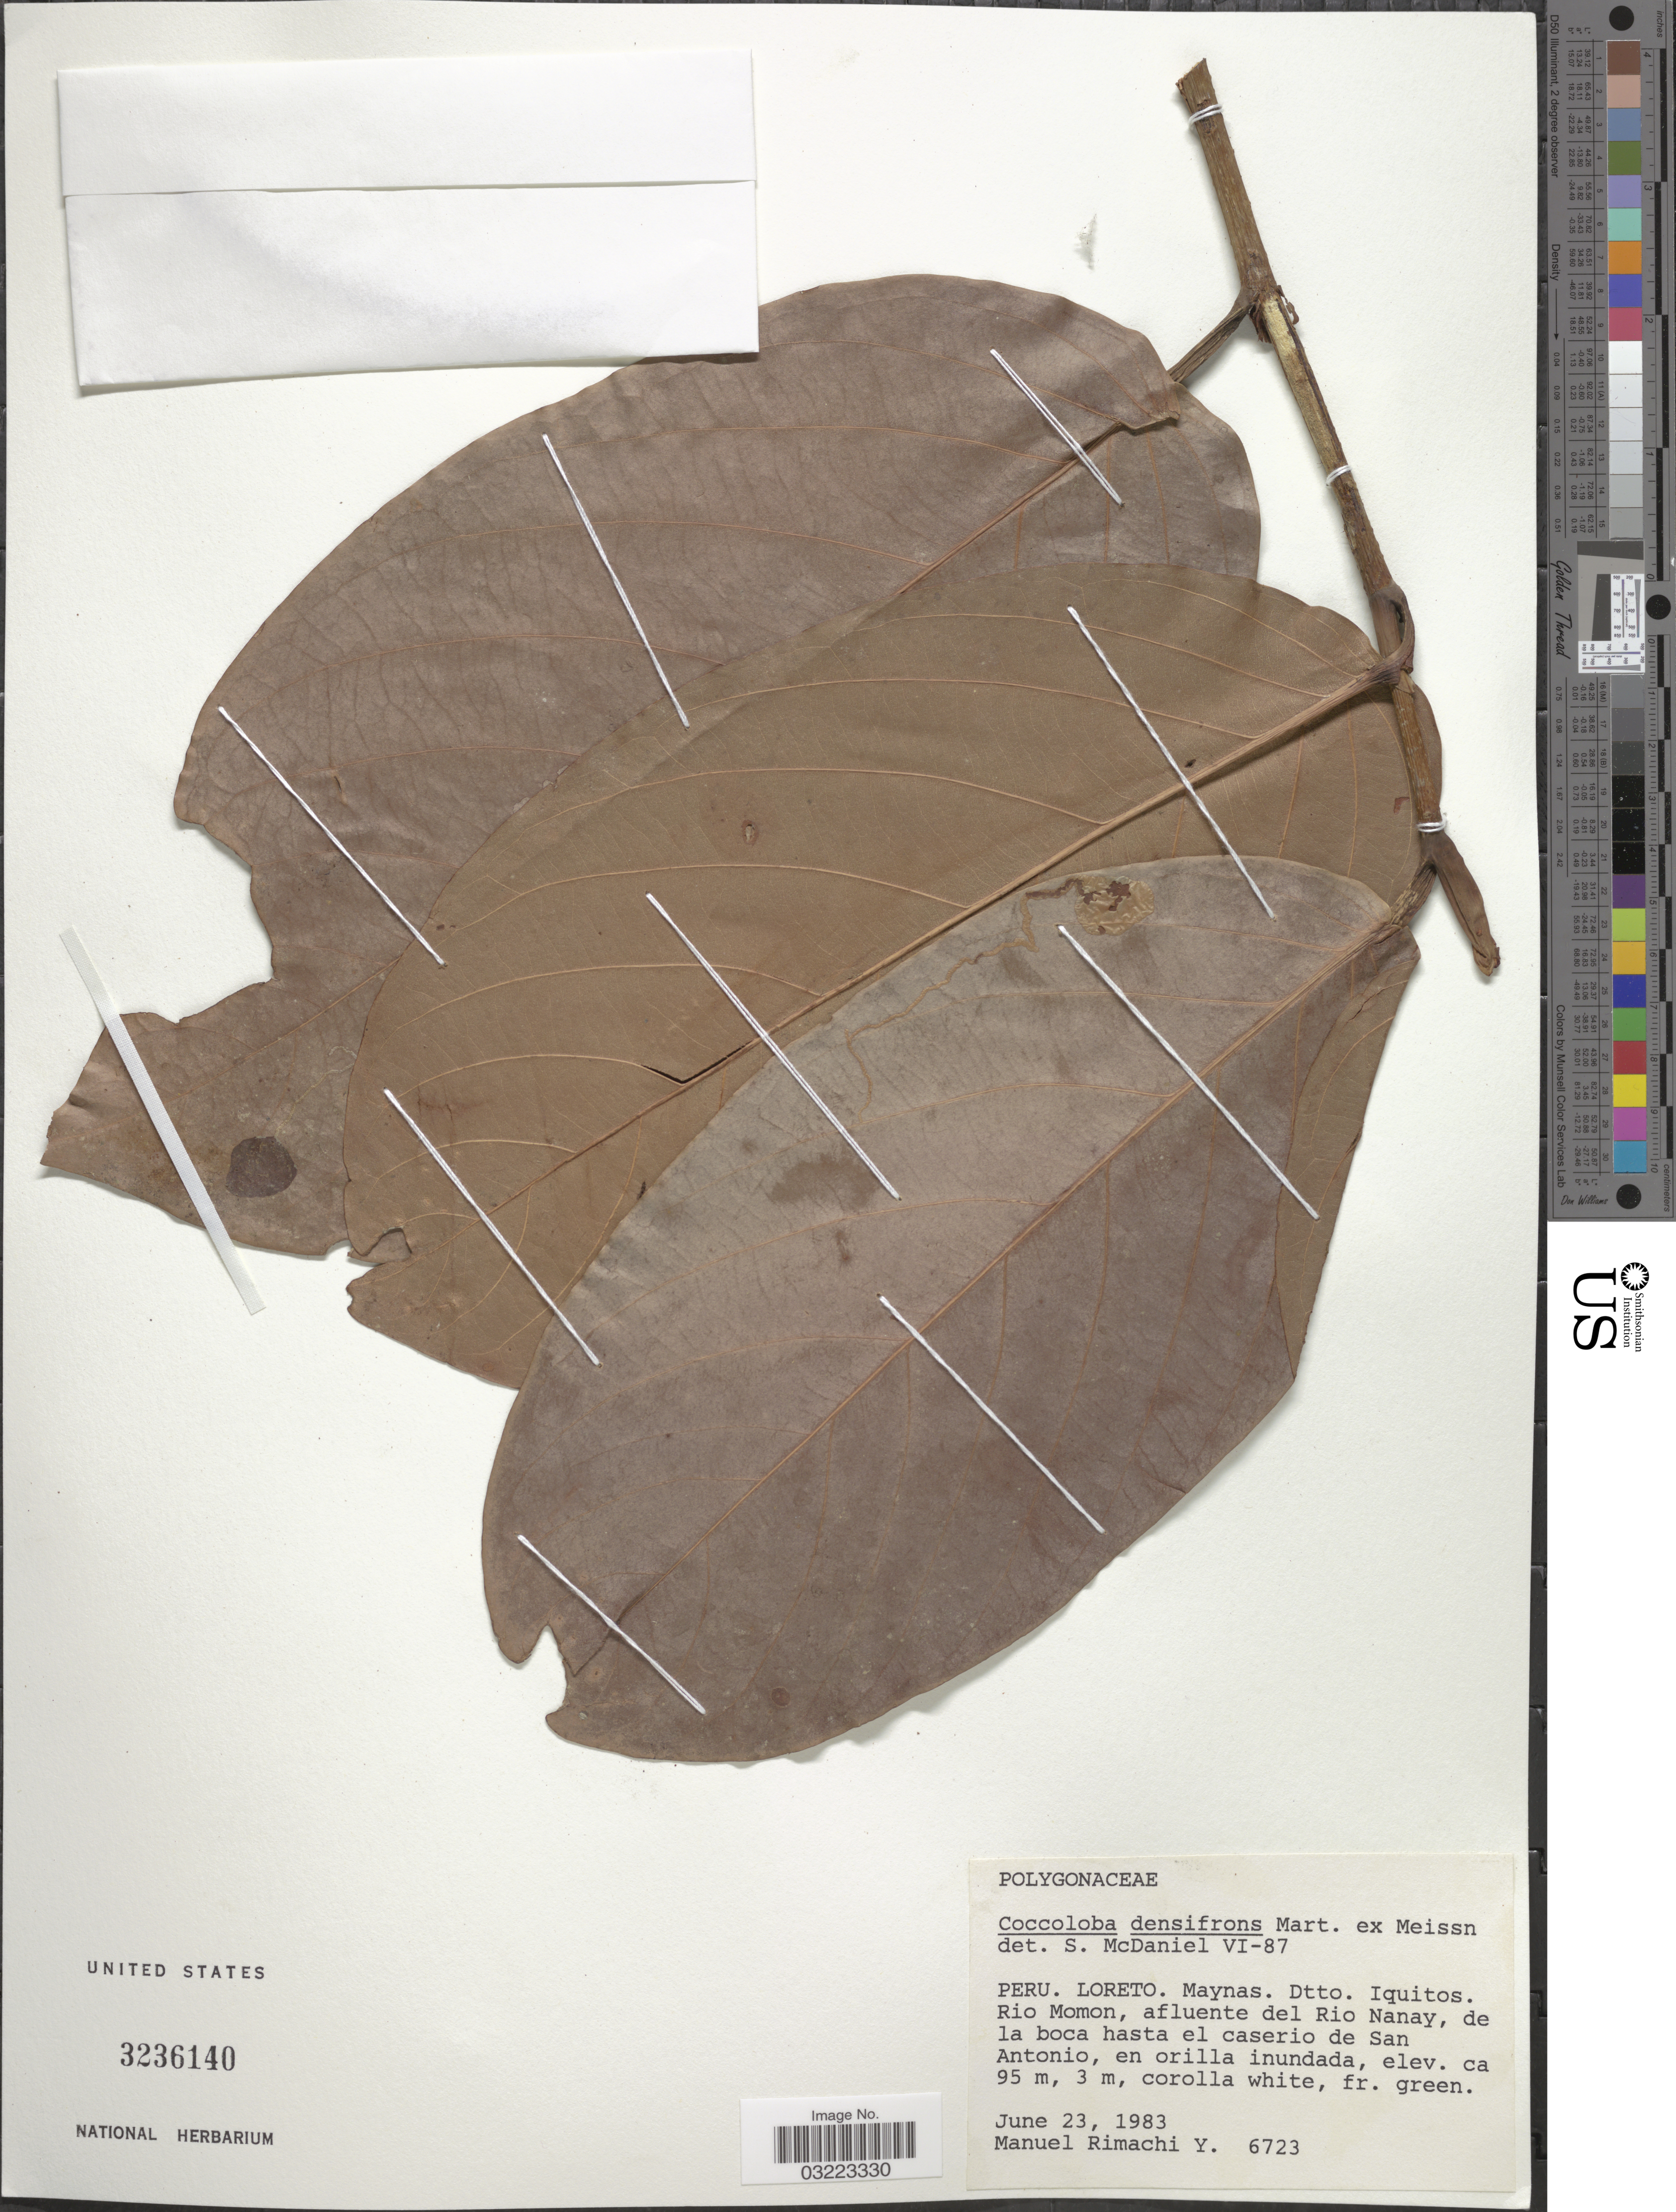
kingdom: Plantae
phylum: Tracheophyta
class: Magnoliopsida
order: Caryophyllales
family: Polygonaceae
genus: Coccoloba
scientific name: Coccoloba densifrons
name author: Mart. ex Meisn.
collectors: M. Rimachi Y.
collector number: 6723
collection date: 1983-06-23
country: Peru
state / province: Loreto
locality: Maynas. Dtto. Iquitos. Rio Momon, afluente del Rio Nanay, de la boca hasta el caserio de San Antonio.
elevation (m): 95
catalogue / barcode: US 3236140